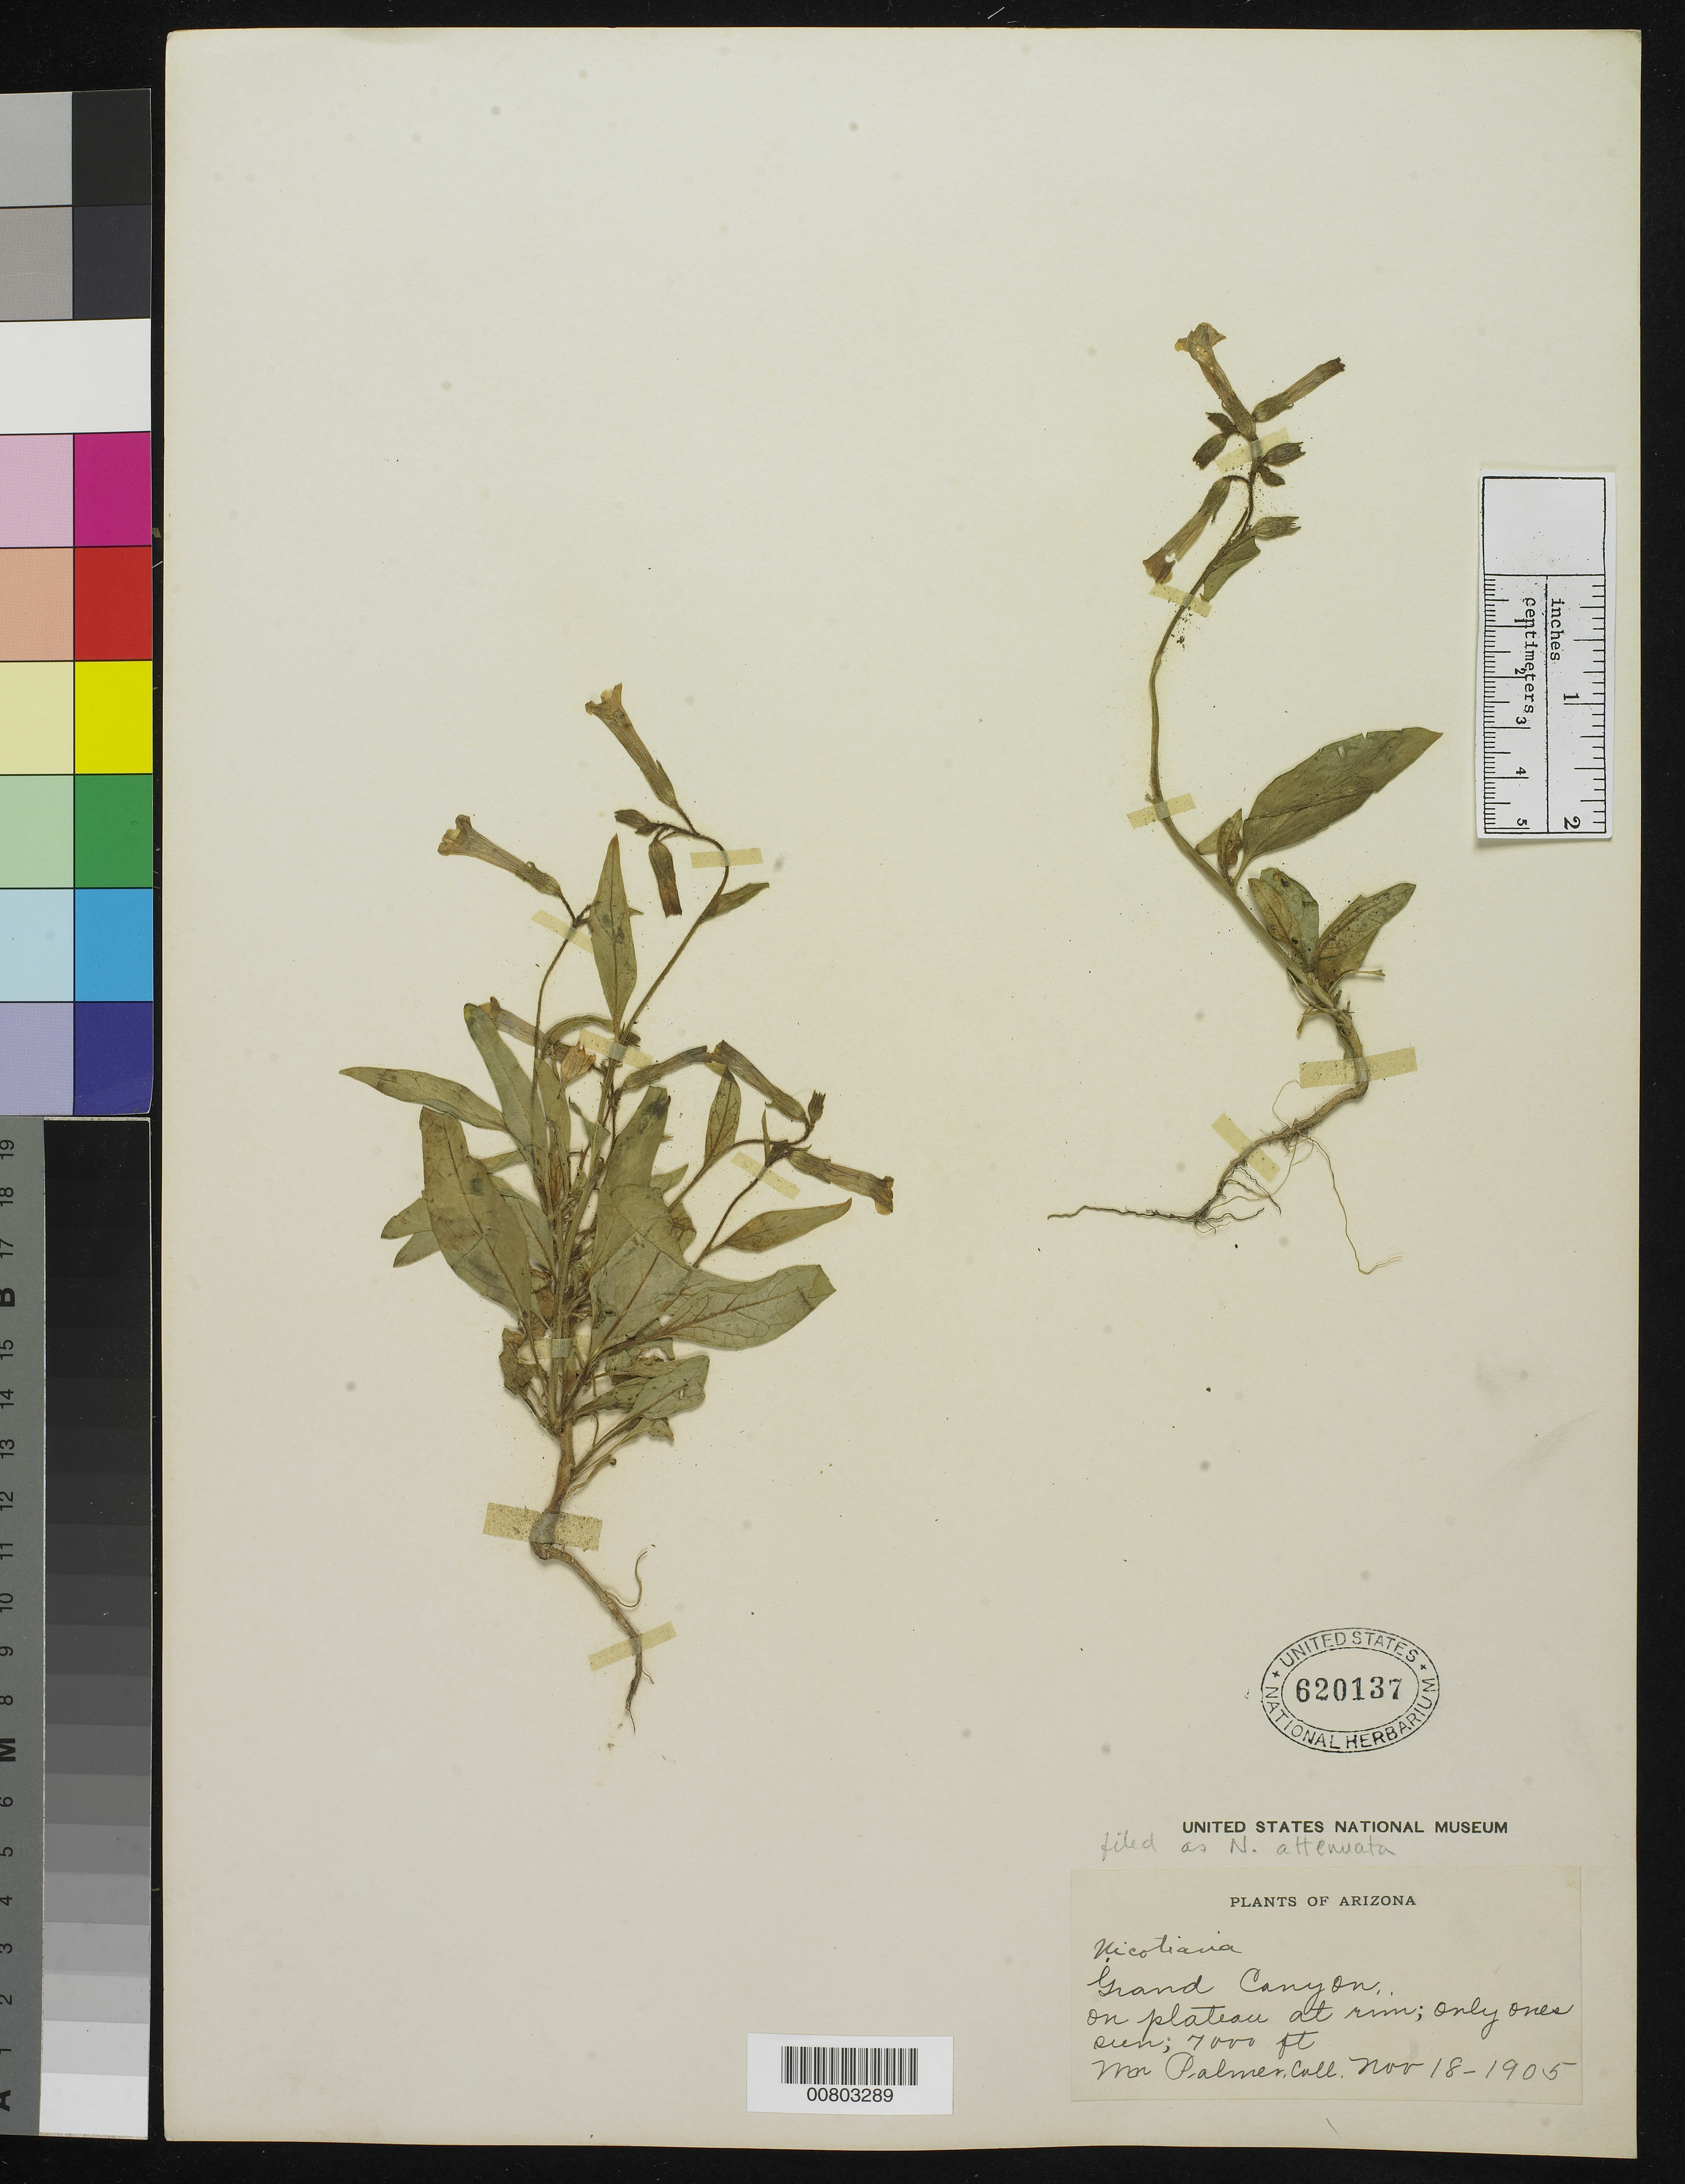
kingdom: Plantae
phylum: Tracheophyta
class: Magnoliopsida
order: Solanales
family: Solanaceae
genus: Nicotiana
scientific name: Nicotiana attenuata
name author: Torr. ex S. Watson in C. King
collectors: E. Palmer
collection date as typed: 18 Nov 1905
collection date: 1905-11-18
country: United States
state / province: Arizona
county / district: Coconino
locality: Gran Canyon, Arizona.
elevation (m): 2134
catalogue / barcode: US 620137